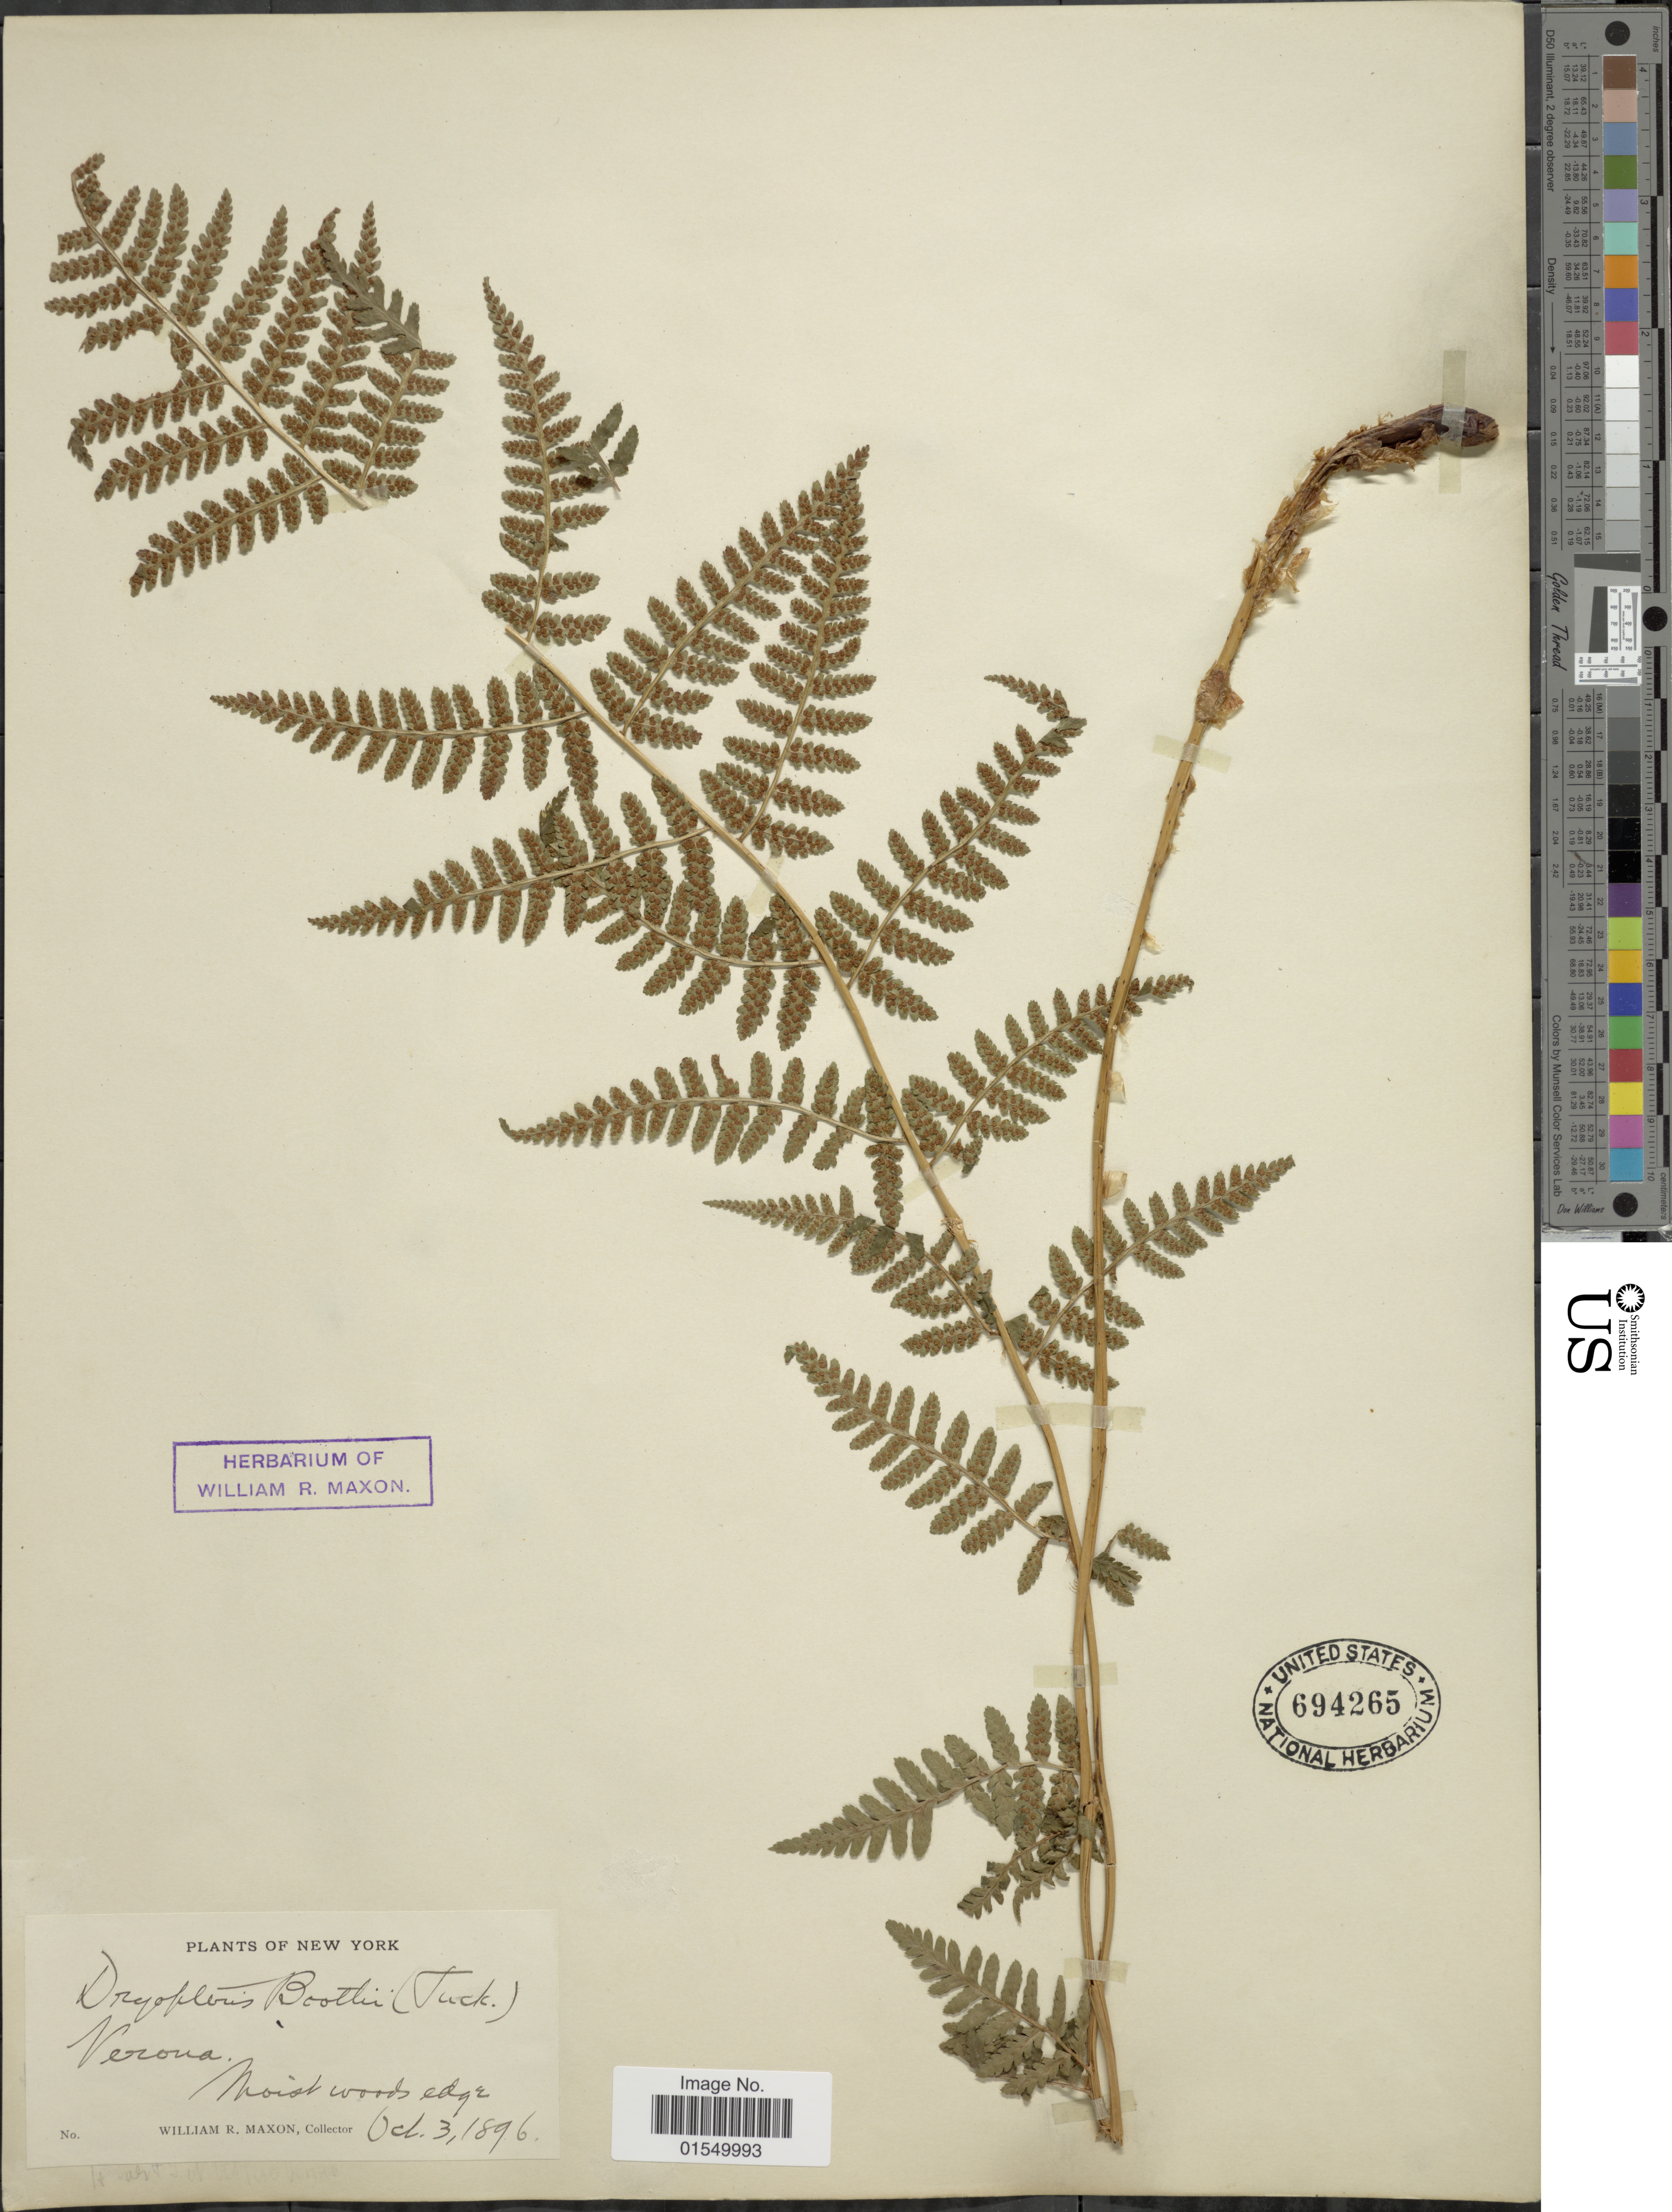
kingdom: Plantae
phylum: Tracheophyta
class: Polypodiopsida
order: Polypodiales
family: Dryopteridaceae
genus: Dryopteris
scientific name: Dryopteris x boottii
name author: Underw.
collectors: W. R. Maxon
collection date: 1896-10-03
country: United States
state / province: New York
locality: Verona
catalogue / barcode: US 694265